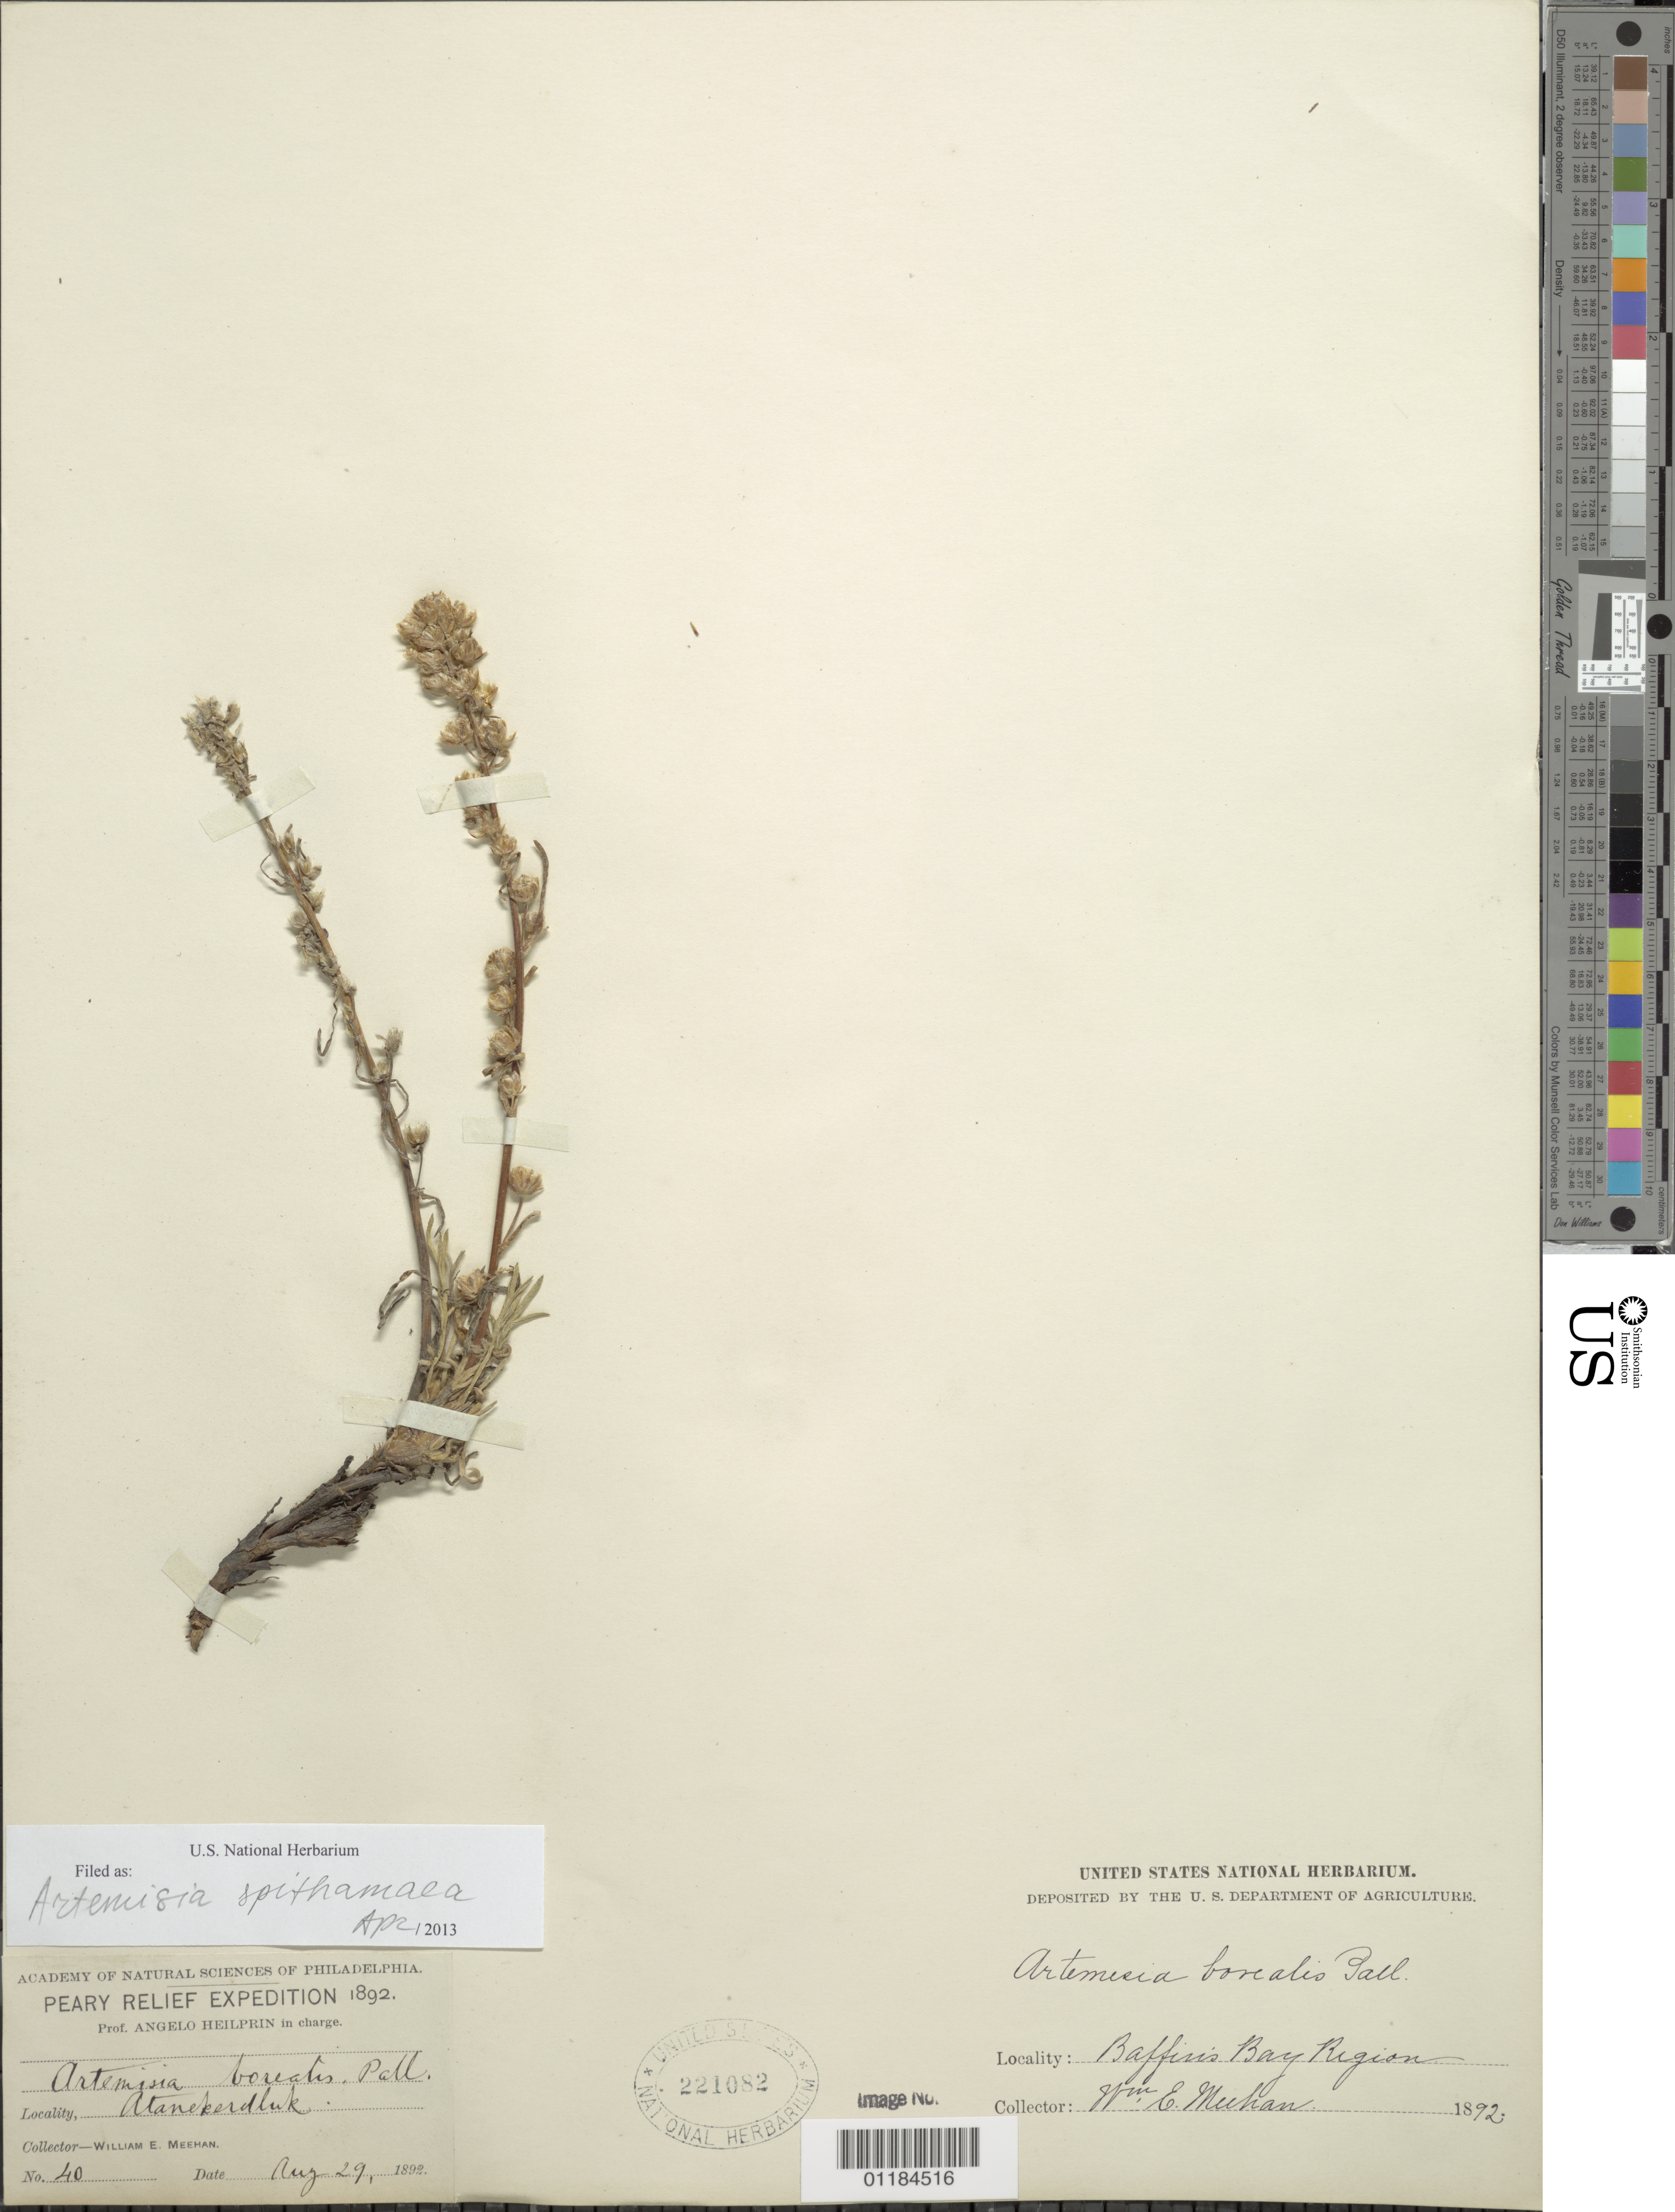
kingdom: Plantae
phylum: Tracheophyta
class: Magnoliopsida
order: Asterales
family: Asteraceae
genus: Artemisia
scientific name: Artemisia spithamaea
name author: Pursh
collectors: W. Meehan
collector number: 40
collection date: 1892-08-29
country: Greenland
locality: Baffin's Bay Region. Atanekerdluk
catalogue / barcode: US 221082